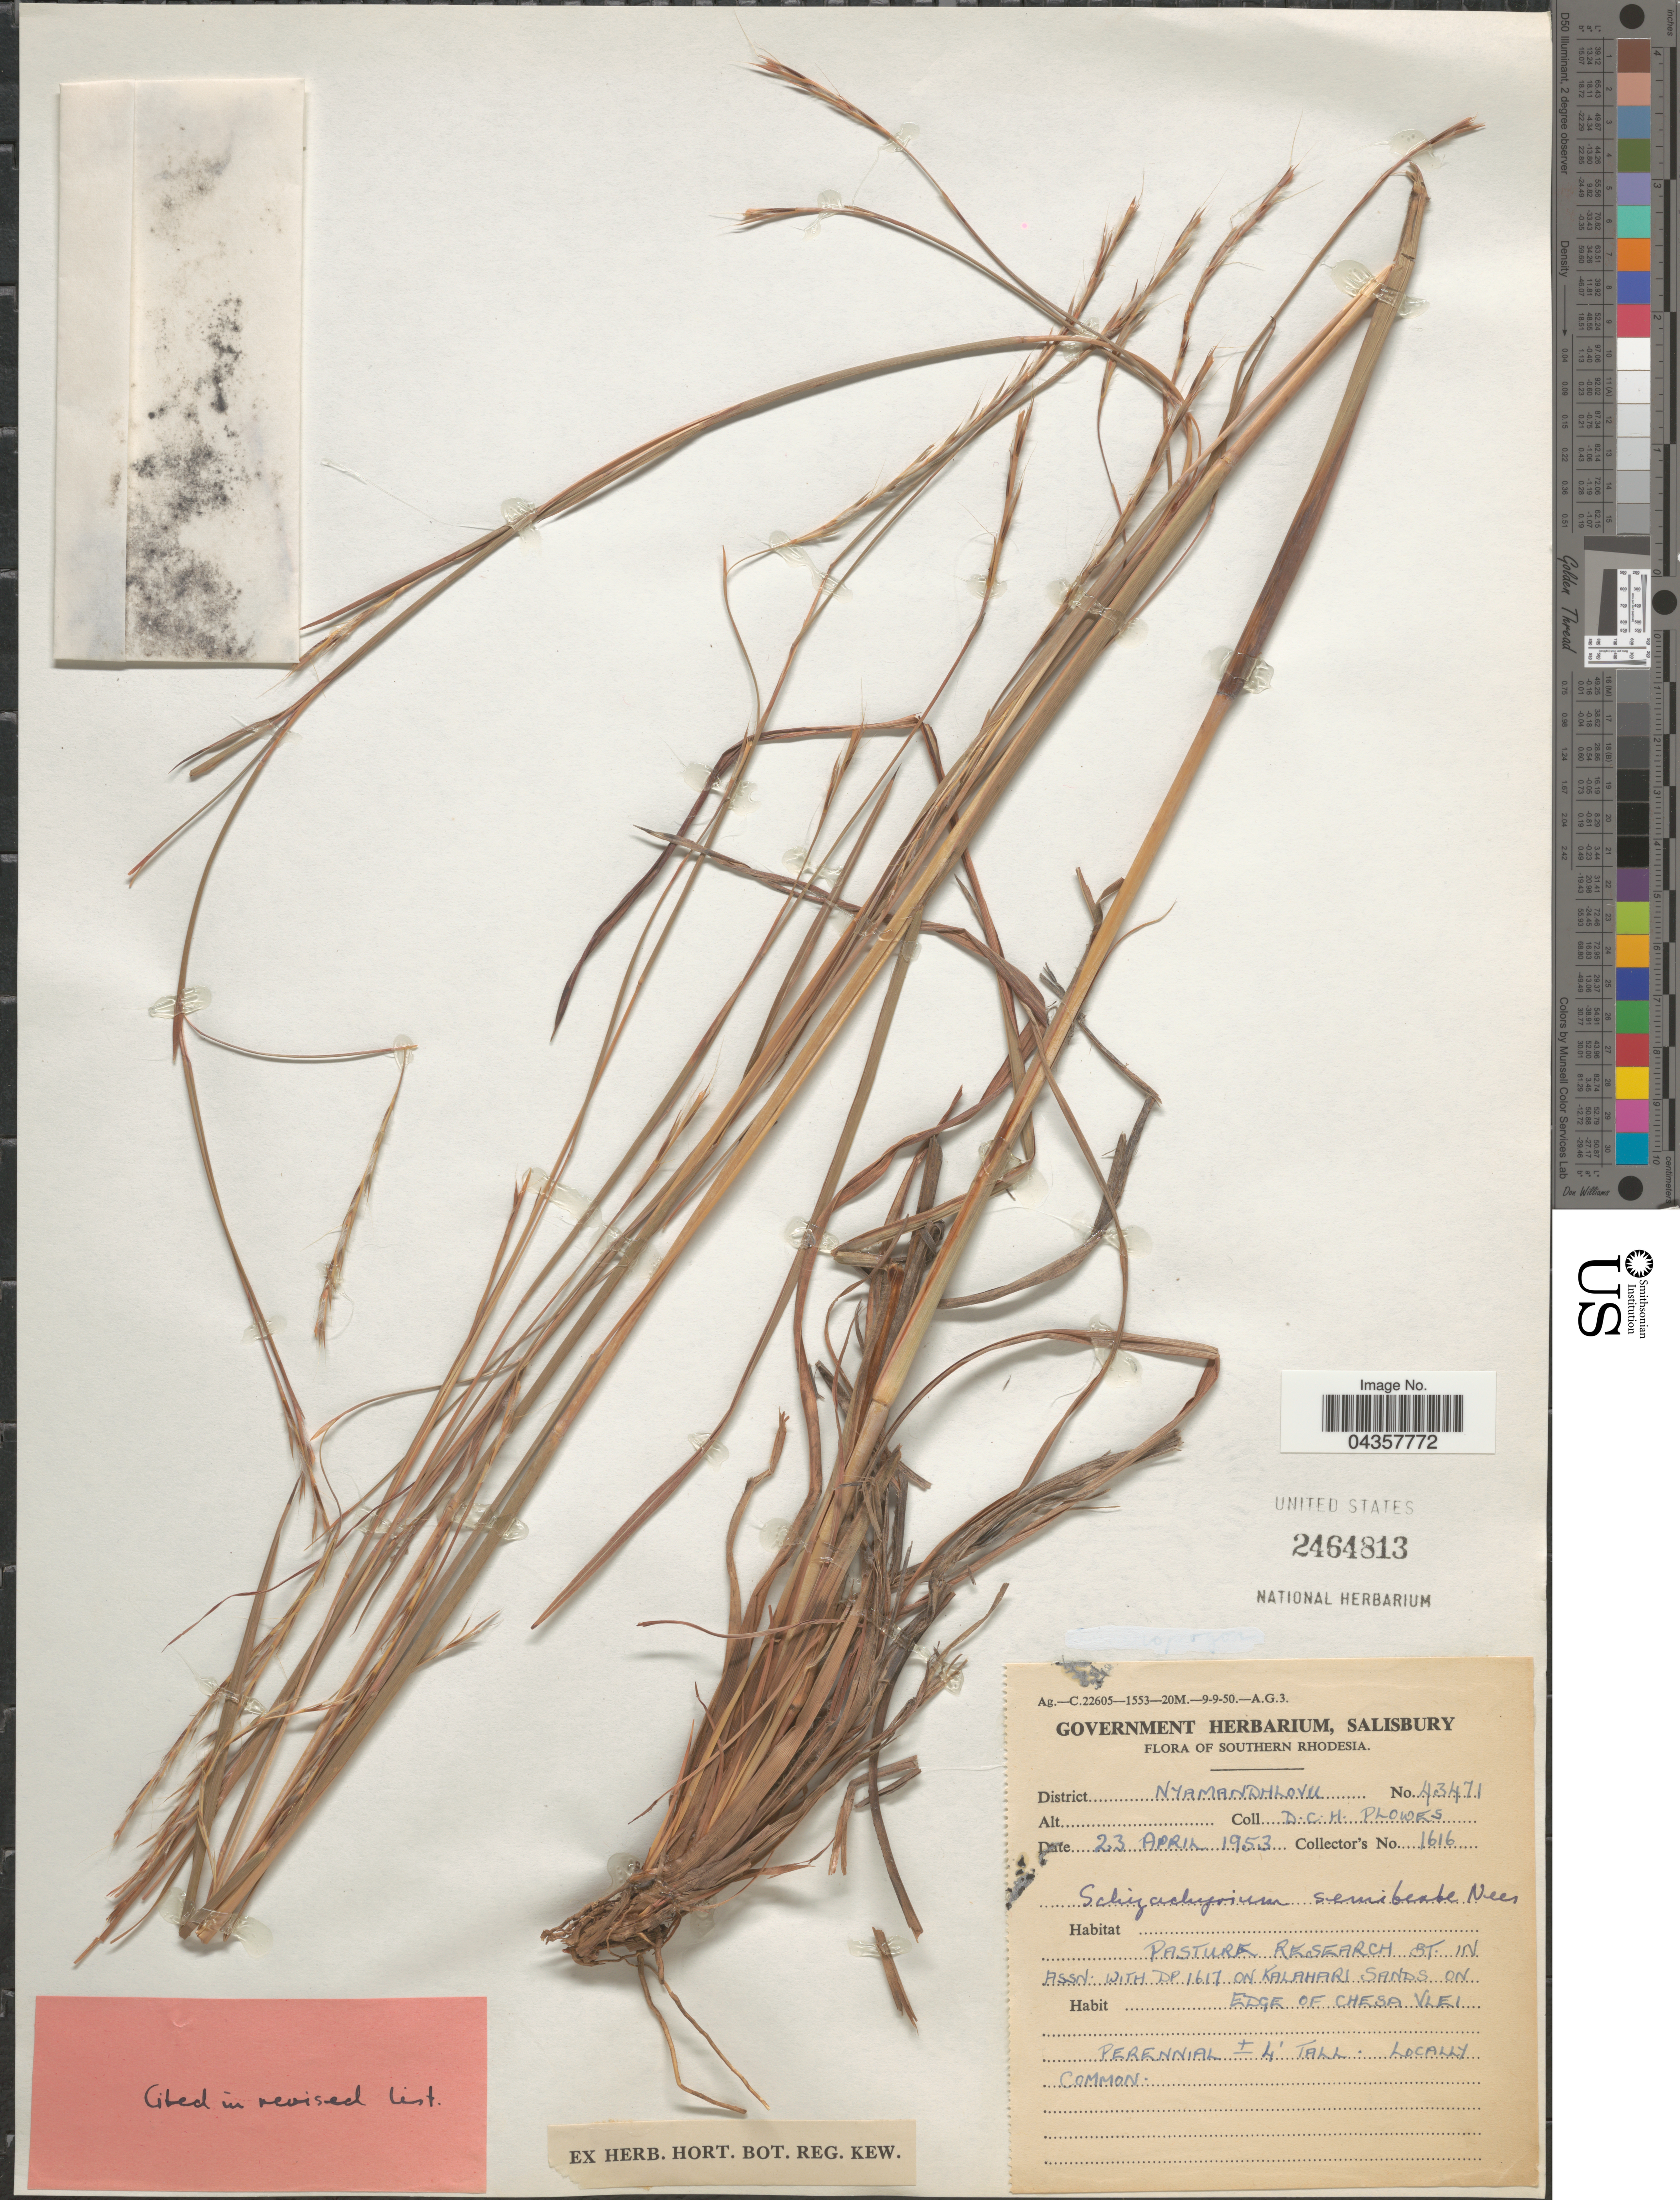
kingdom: Plantae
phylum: Tracheophyta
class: Liliopsida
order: Poales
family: Poaceae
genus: Schizachyrium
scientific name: Schizachyrium sanguineum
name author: (Retz.) Alston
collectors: D. Plowes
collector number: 1616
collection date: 1953-04-23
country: Zimbabwe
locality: Southern Rhodesia. Nyamandhlovu. On Kalahari Sands On Edge Of Chesa Vlei.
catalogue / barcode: US 2464813